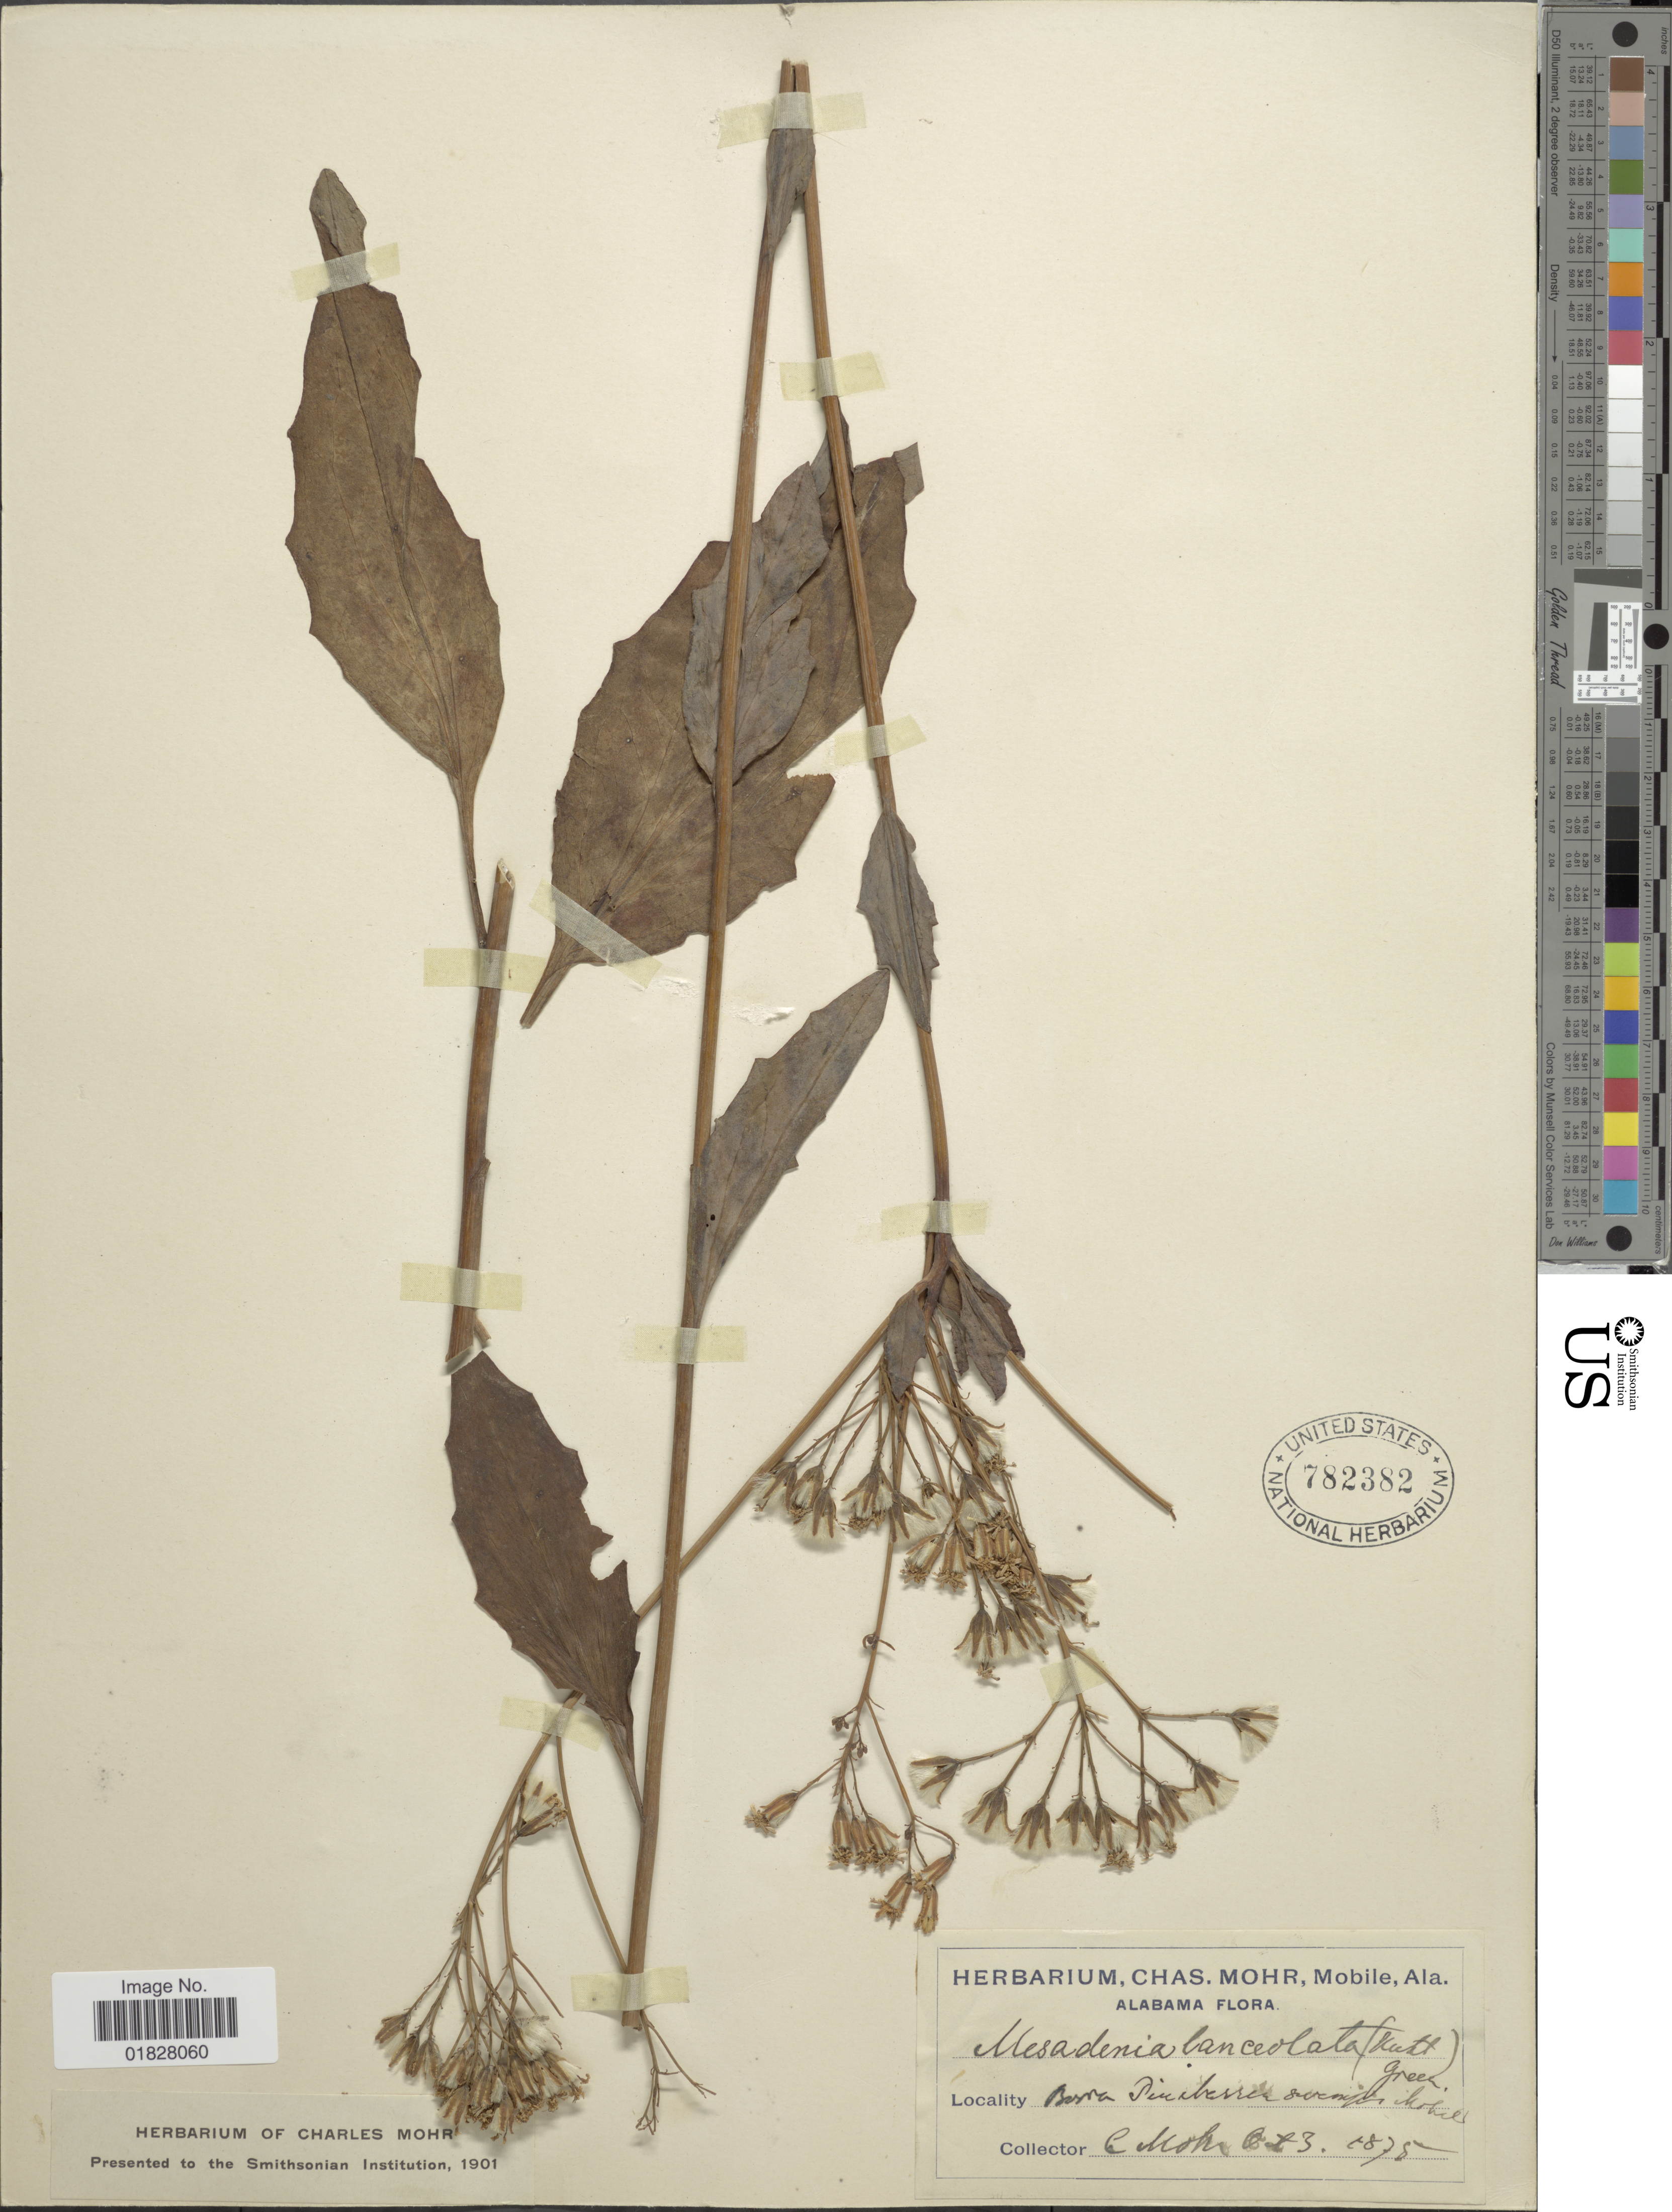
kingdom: Plantae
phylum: Tracheophyta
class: Magnoliopsida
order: Asterales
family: Asteraceae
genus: Arnoglossum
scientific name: Arnoglossum ovatum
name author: (Walter) H. Rob.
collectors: C. T. Mohr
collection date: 1875-10-03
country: United States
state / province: Alabama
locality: Mobile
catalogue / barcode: US 782382